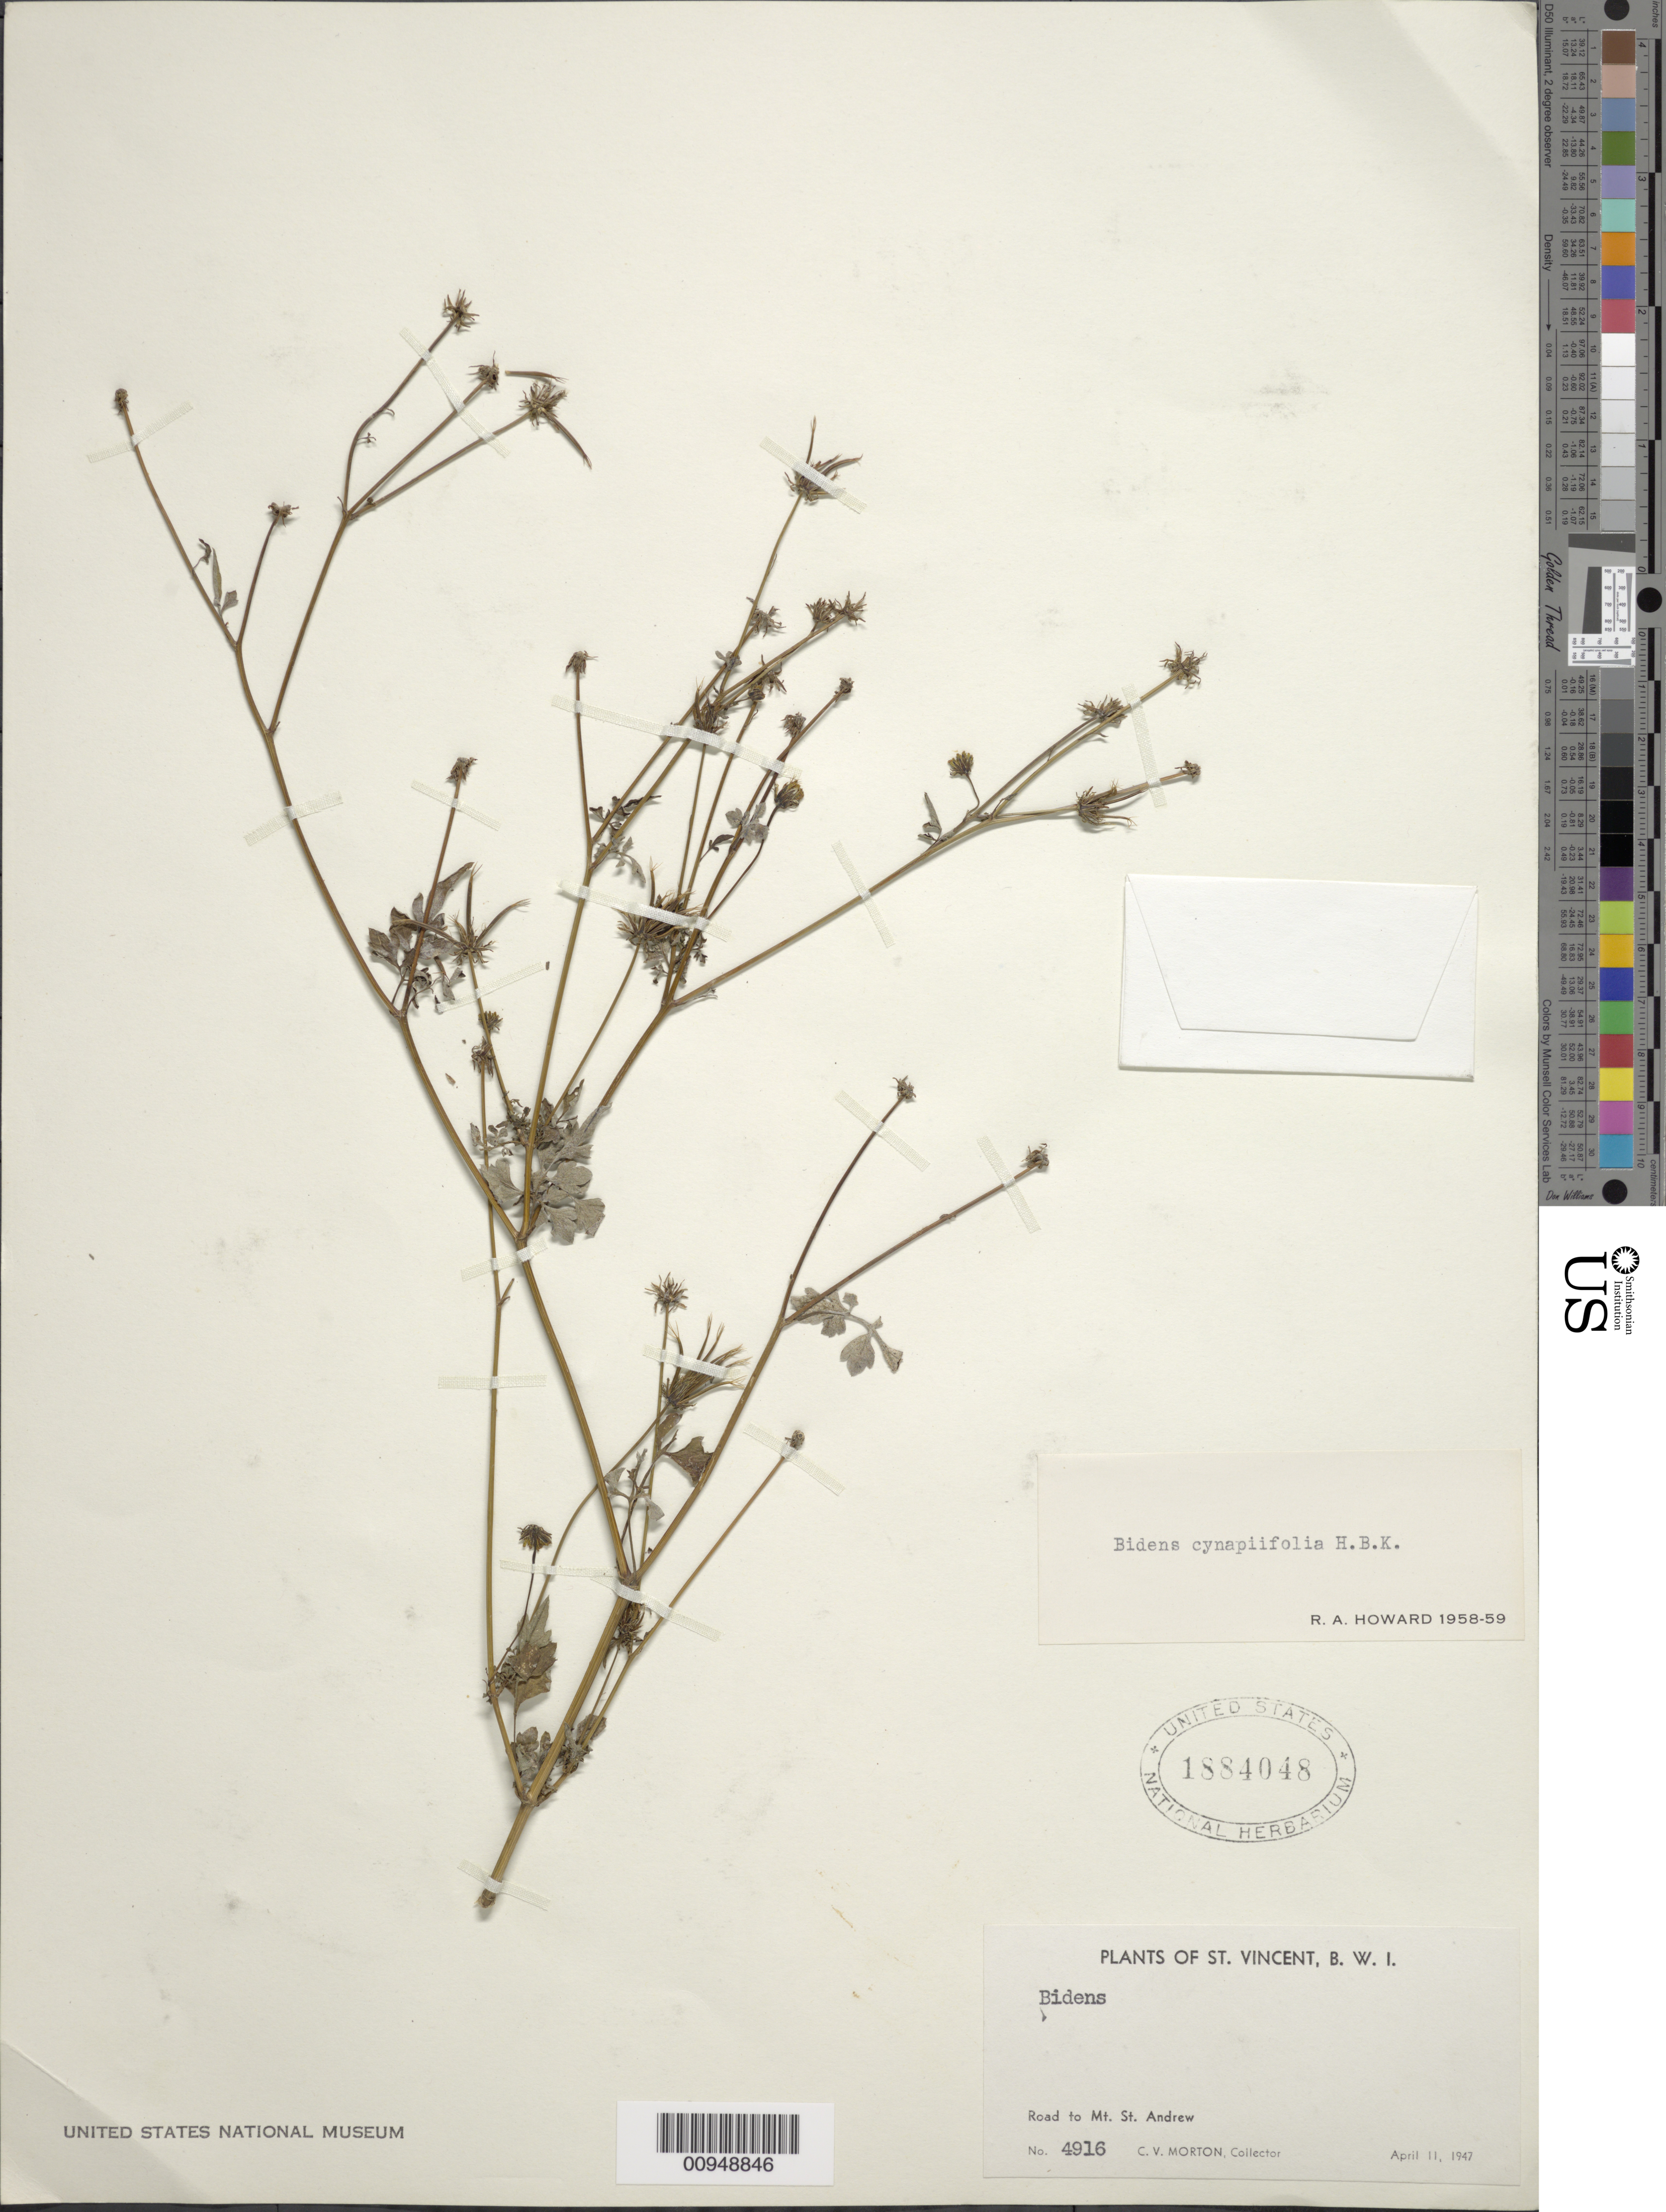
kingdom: Plantae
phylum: Tracheophyta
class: Magnoliopsida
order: Asterales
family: Asteraceae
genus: Bidens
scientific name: Bidens cynapiifolia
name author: Kunth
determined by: Howard, R. A.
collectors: C. V. Morton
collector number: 4916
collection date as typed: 11 Apr 1947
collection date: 1947-04-11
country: St. Vincent - Grenadines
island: St. Vincent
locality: Road to Mt. St. Andrew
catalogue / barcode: US 1884048